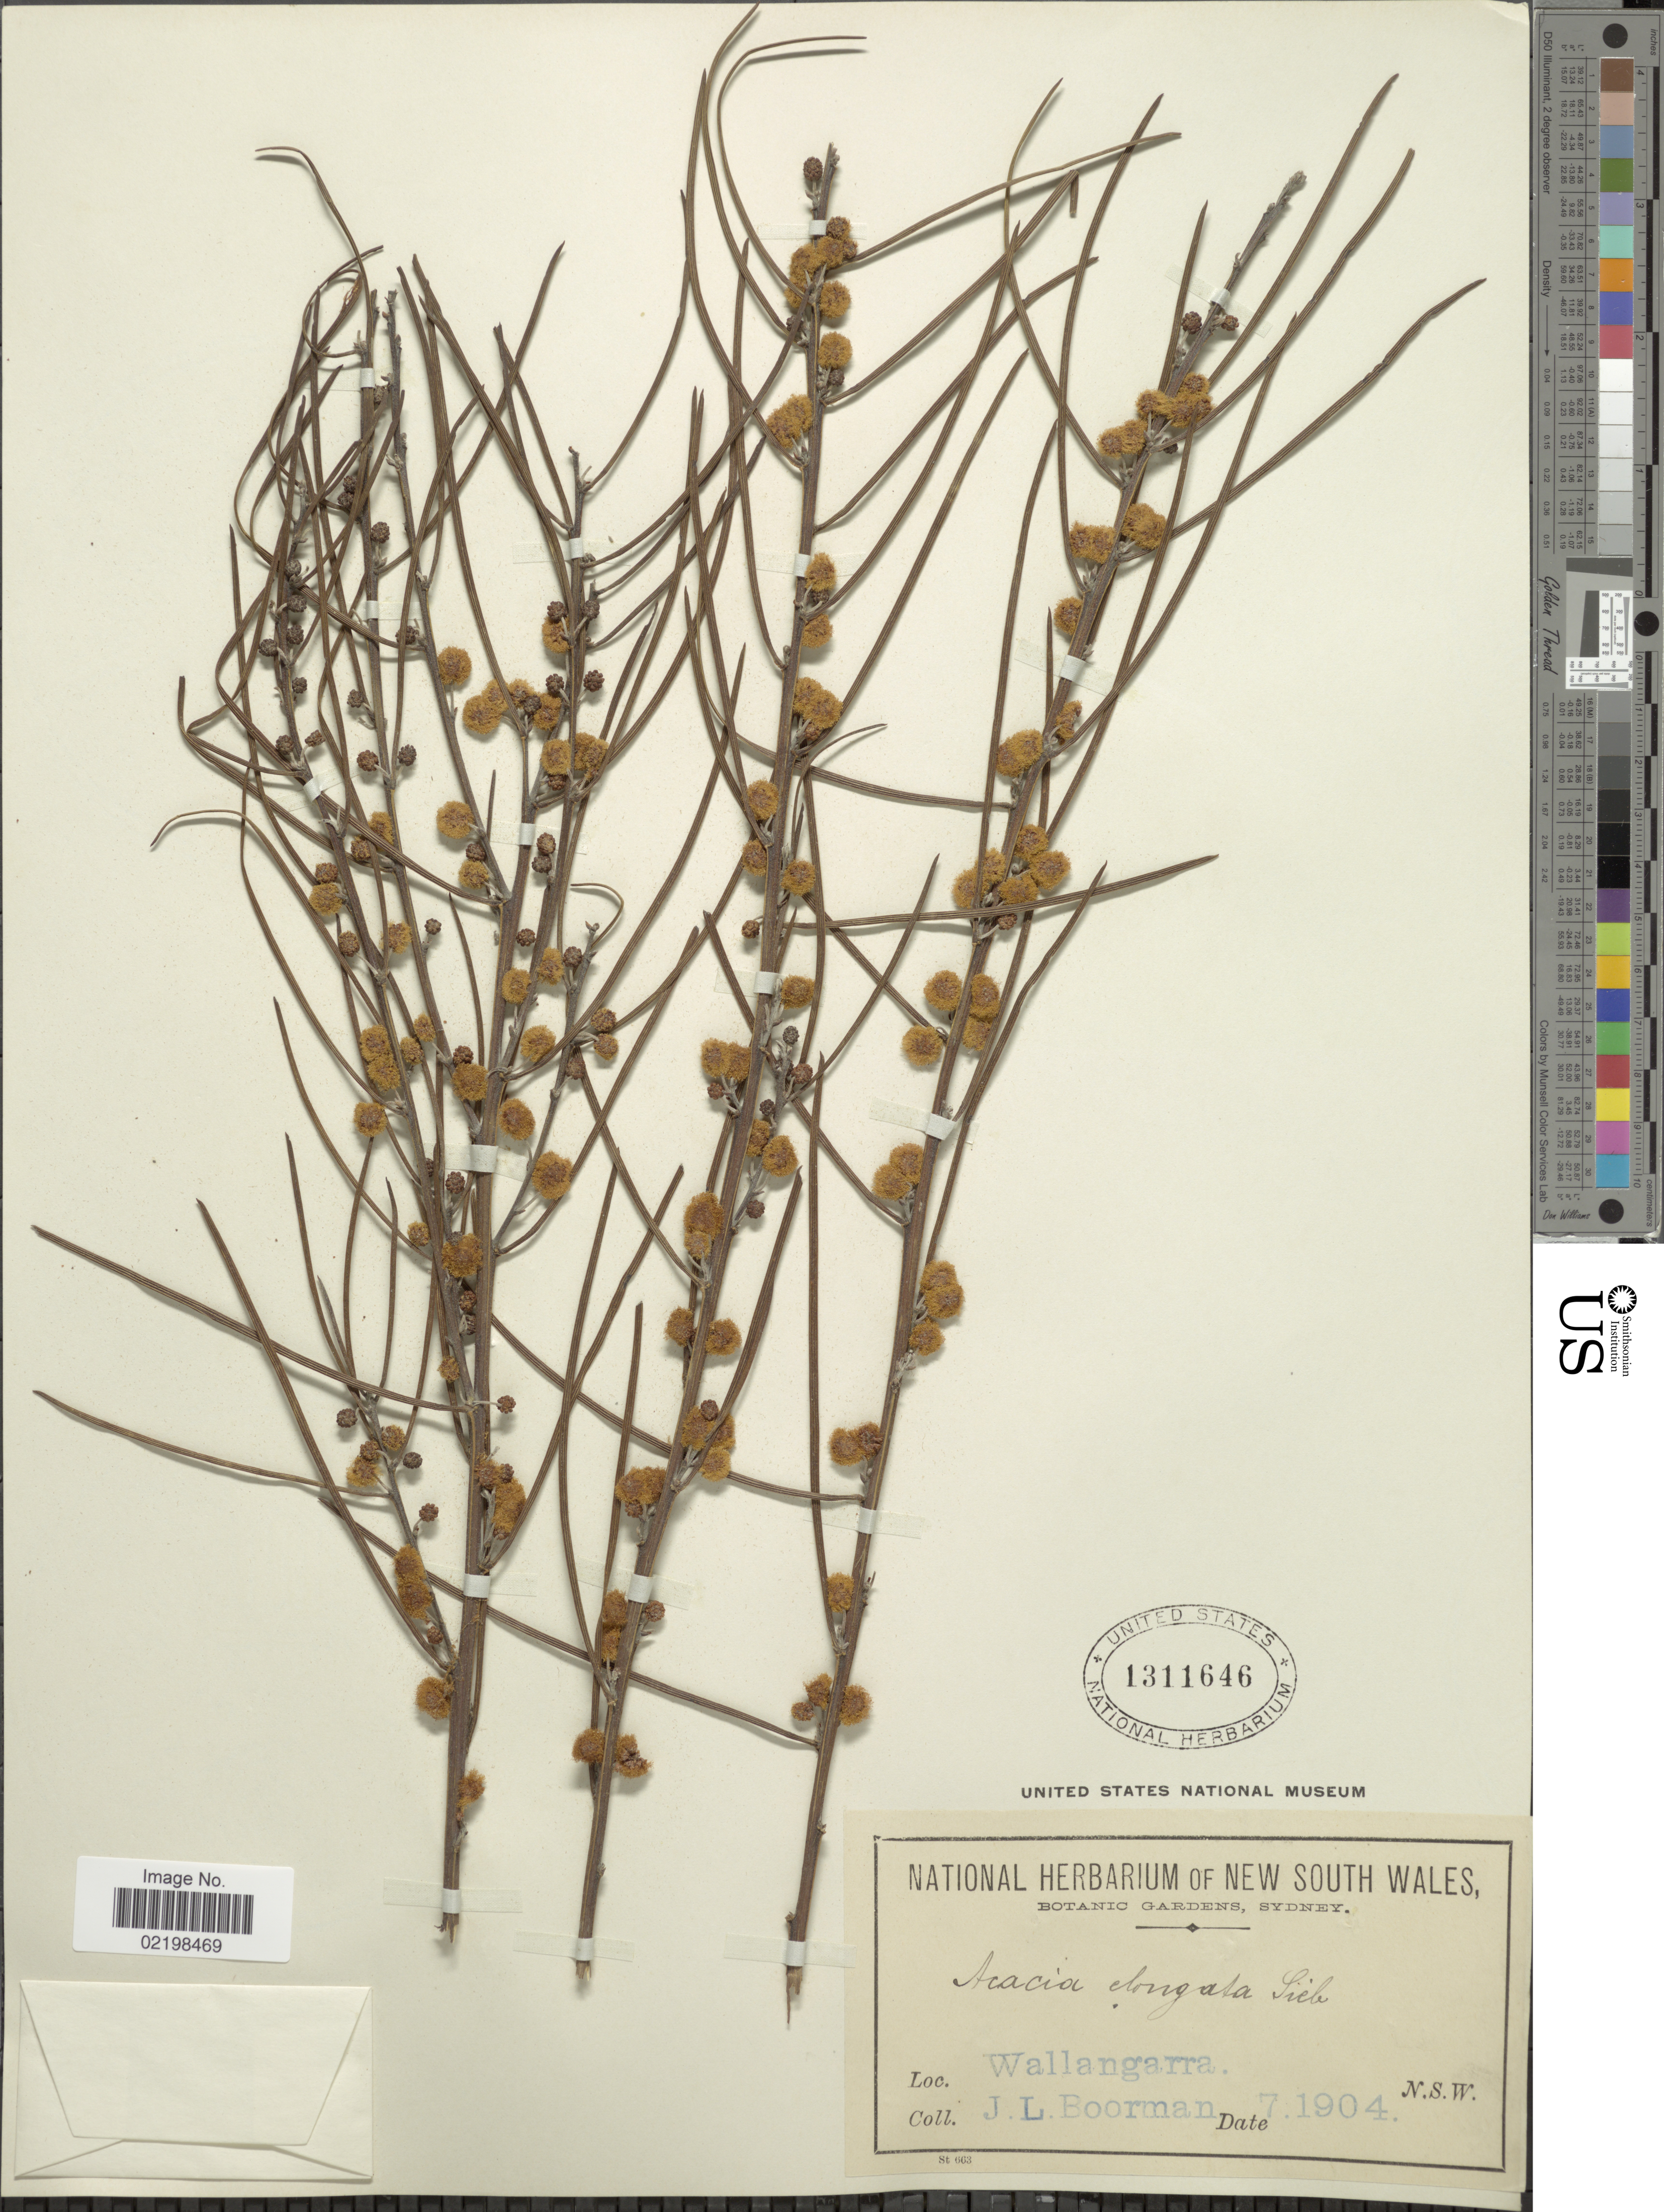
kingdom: Plantae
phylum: Tracheophyta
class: Magnoliopsida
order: Fabales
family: Fabaceae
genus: Acacia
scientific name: Acacia elongata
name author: DC.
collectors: J. Boorman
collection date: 1904-07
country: Australia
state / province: New South Wales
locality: Wallangarra, N.S.W.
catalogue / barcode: US 1311646